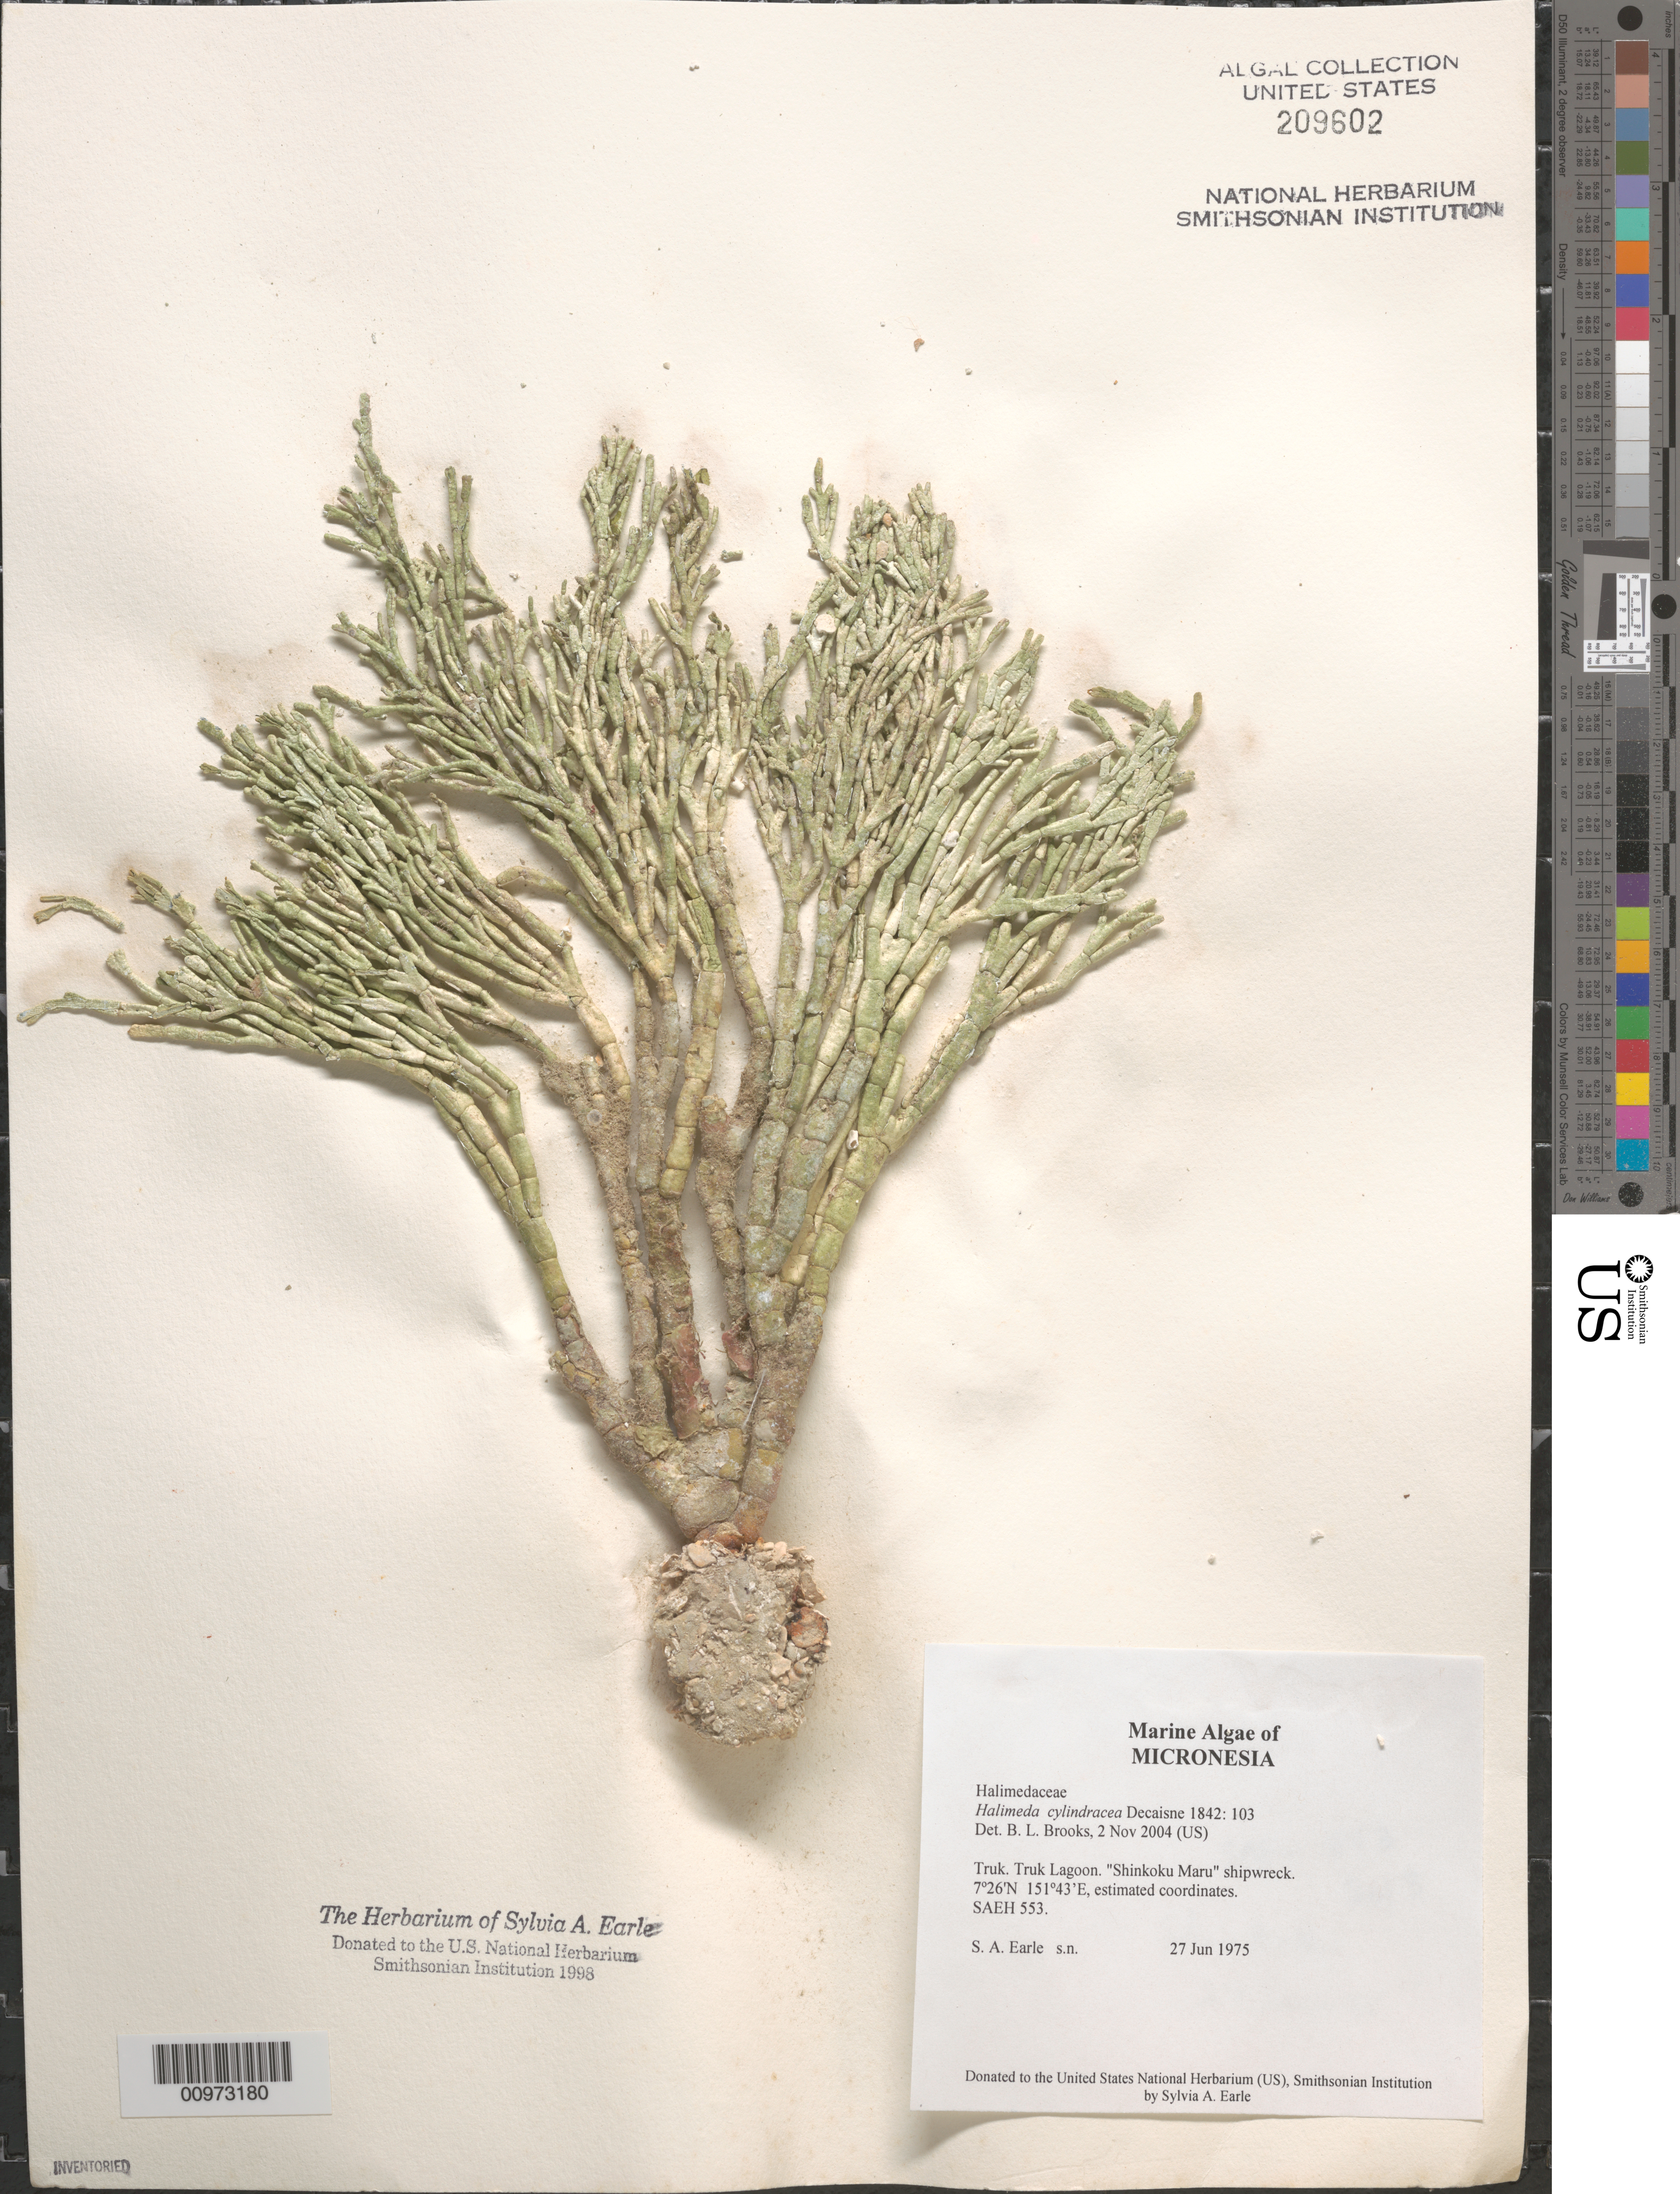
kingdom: Plantae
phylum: Chlorophyta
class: Ulvophyceae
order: Bryopsidales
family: Halimedaceae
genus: Halimeda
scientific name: Halimeda cylindracea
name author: Decne.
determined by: Brooks, B. L., (BOT), Smithsonian Institution - National Museum of Natural History (UNITED STATES)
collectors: S. A. Earle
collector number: SAEH 553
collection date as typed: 27 Jun 1975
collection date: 1975-06-27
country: Micronesia, Federated States of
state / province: Truk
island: Truk (Chuuk) Is.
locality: Chuuk Lagoon (Truk Lagoon), Shinkoku Maru shipwreck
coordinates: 7 26'N, 151 43'E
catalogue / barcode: US 209602